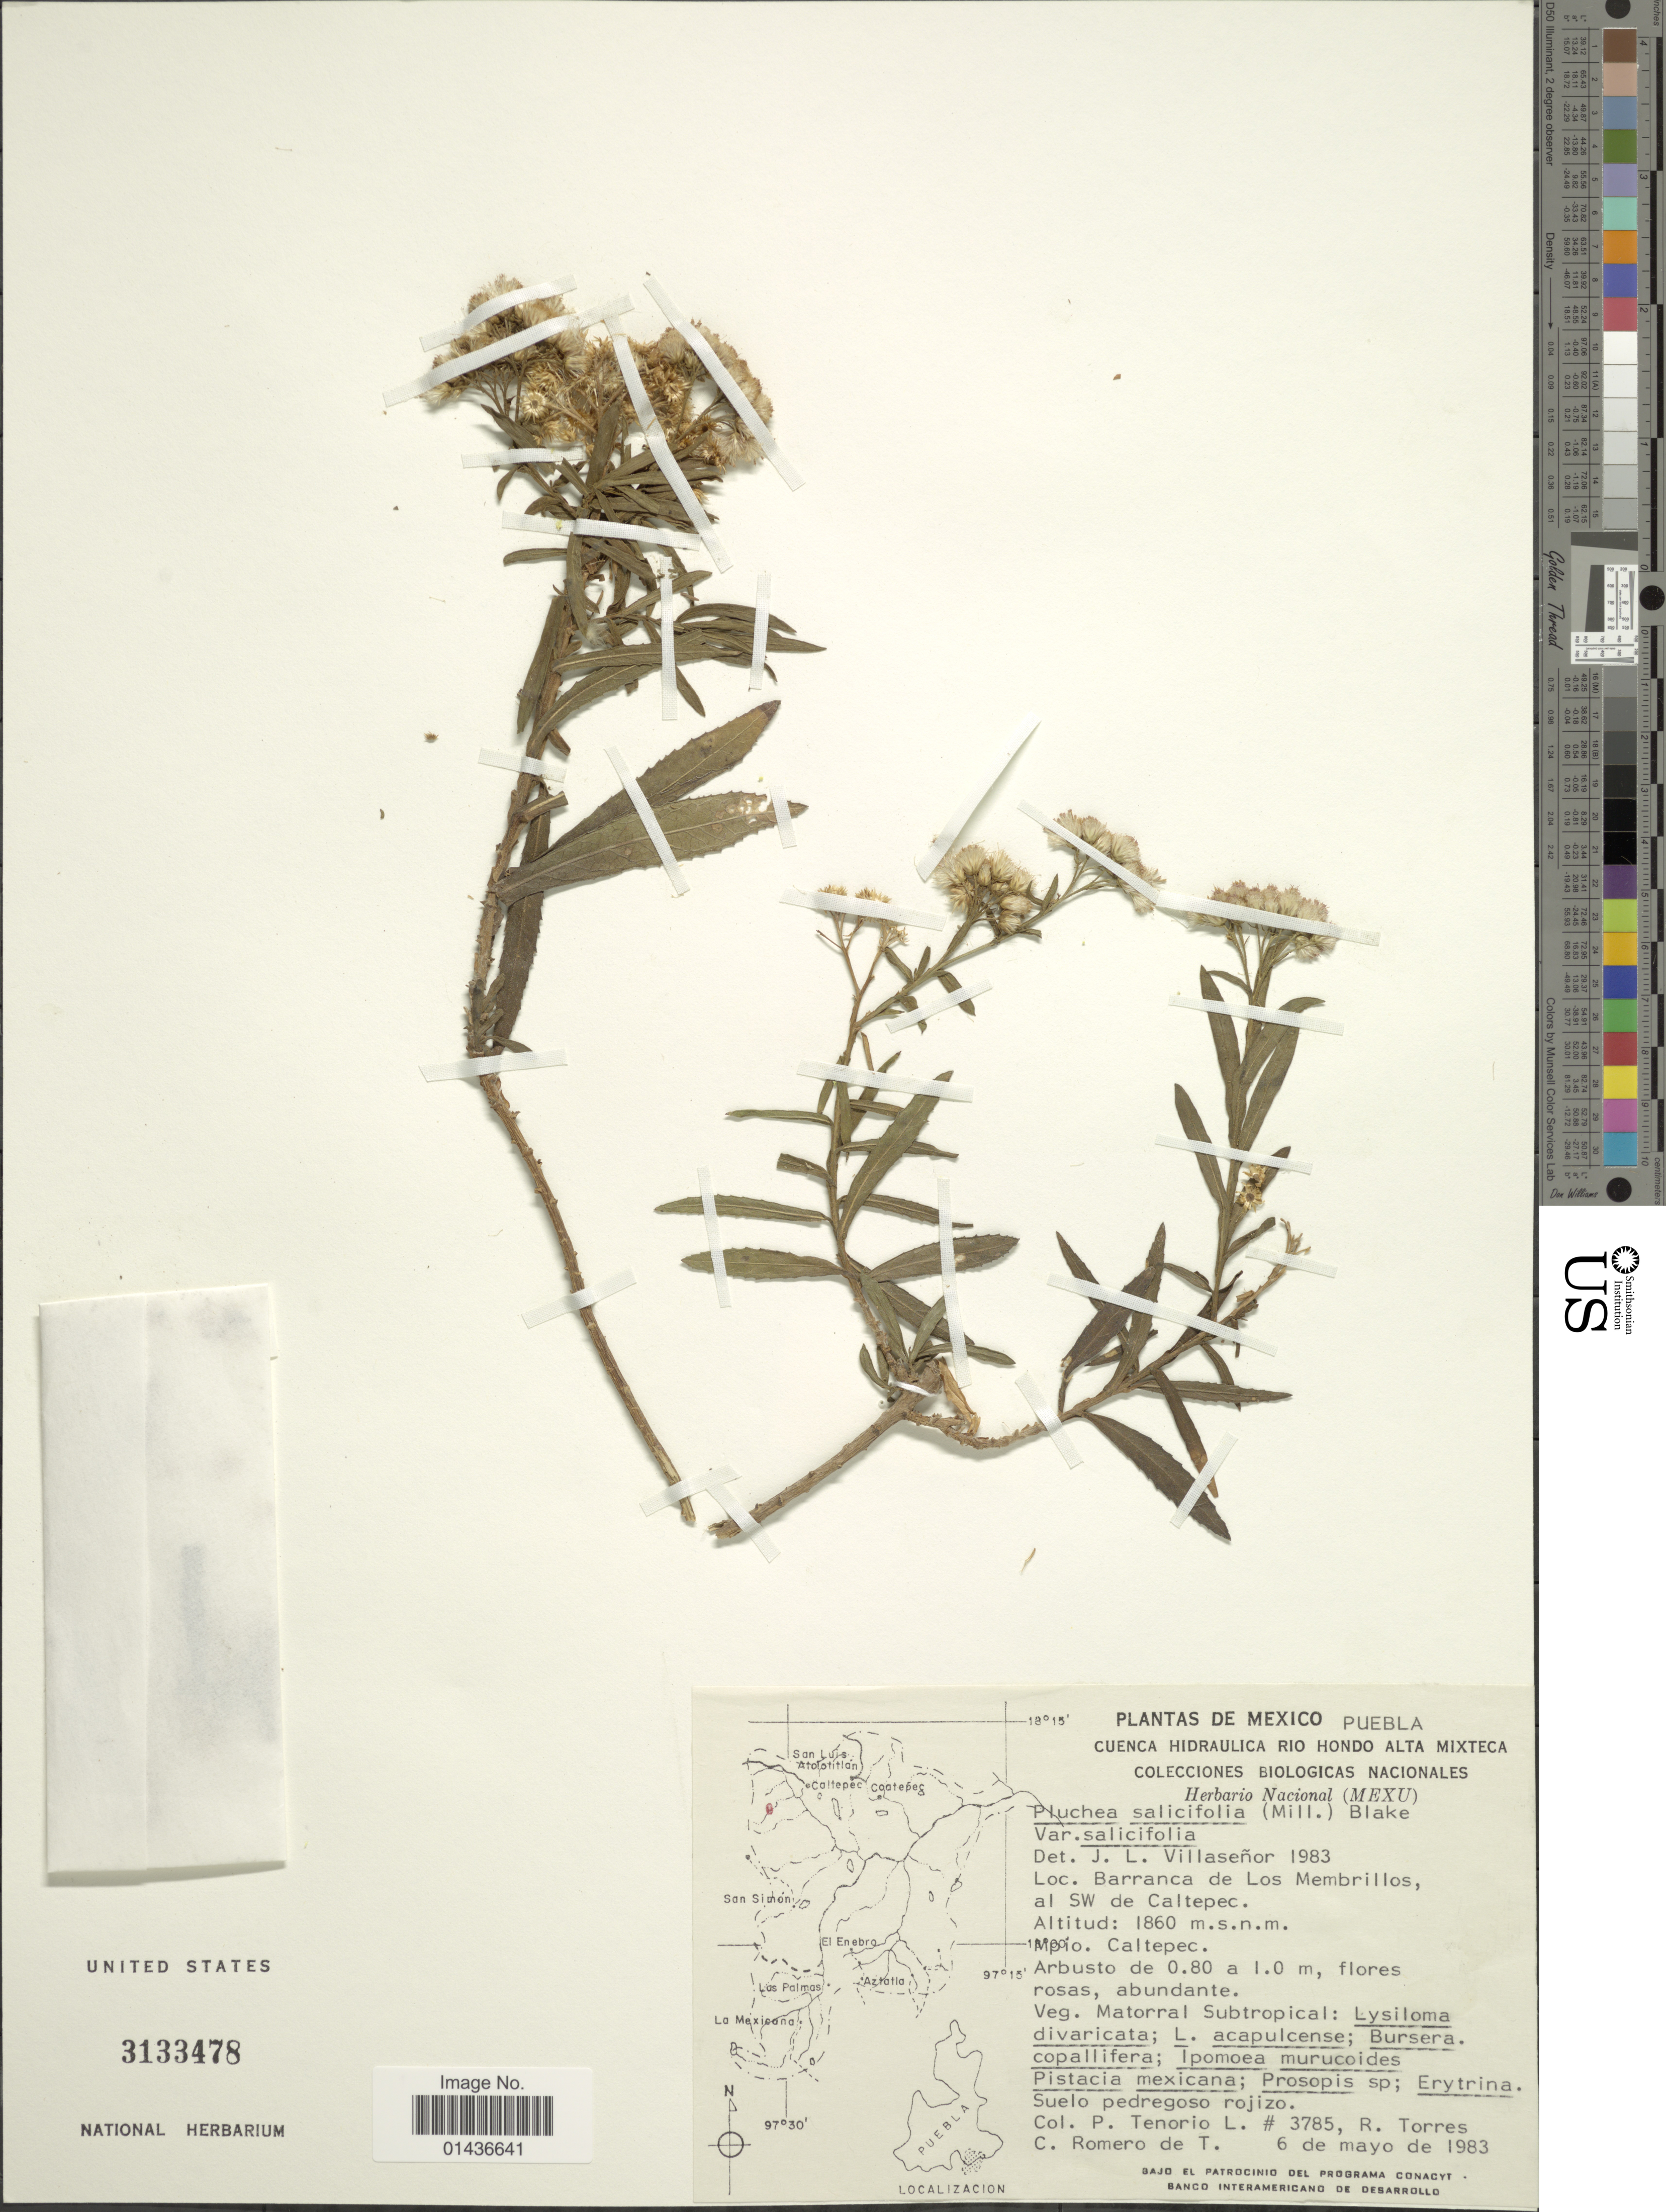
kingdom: Plantae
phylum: Tracheophyta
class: Magnoliopsida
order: Asterales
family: Asteraceae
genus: Pluchea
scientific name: Pluchea salicifolia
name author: (Mill.) S.F. Blake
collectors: P. Tenorio L., R. Torres & C. Romero de T.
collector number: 3785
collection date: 1983-05-06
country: Mexico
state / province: Puebla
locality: Barranca de los Membrillos, al SW de Caltepec, Mpio. Caltepec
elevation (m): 1860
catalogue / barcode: US 3133478